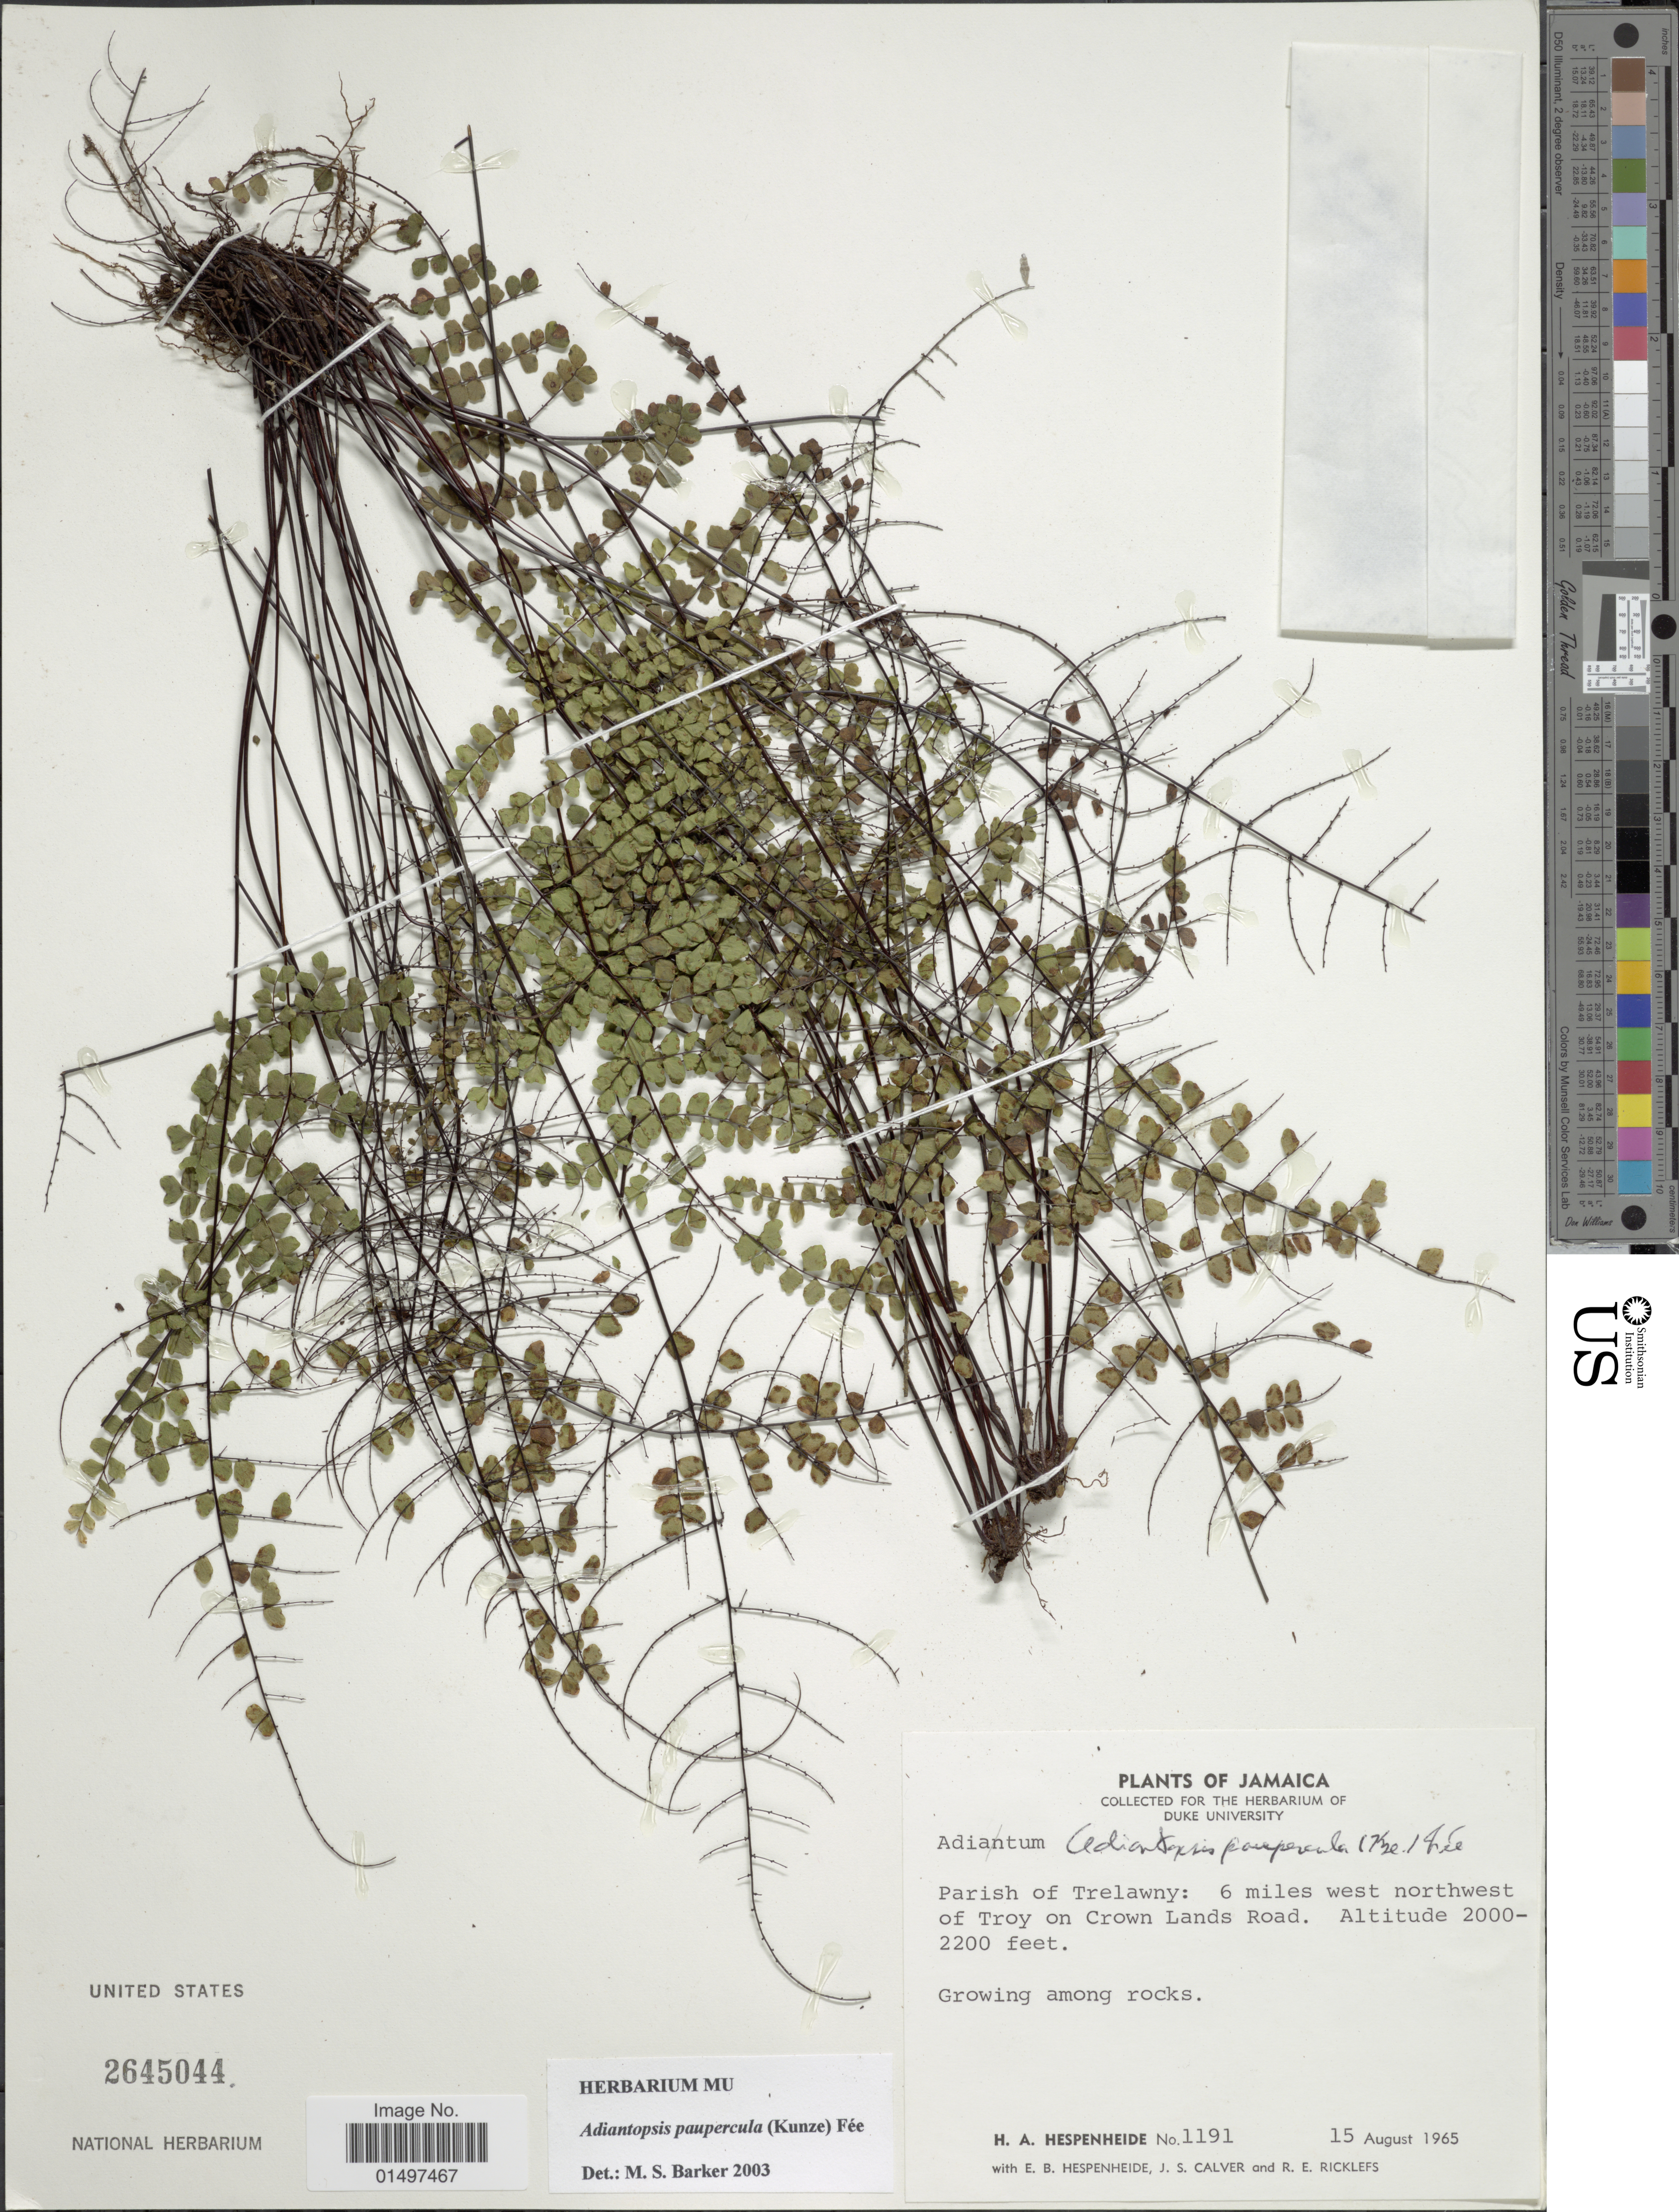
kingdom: Plantae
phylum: Tracheophyta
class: Polypodiopsida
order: Polypodiales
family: Pteridaceae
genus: Adiantopsis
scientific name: Adiantopsis paupercula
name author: (Kunze) Fée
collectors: H. A. Hespenheide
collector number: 1191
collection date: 1965-08-15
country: Jamaica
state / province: Trelawny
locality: Parish of Trelawny: 6 miles west northwest of Troy on Crown Lands Road.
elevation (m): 610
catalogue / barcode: US 2645044